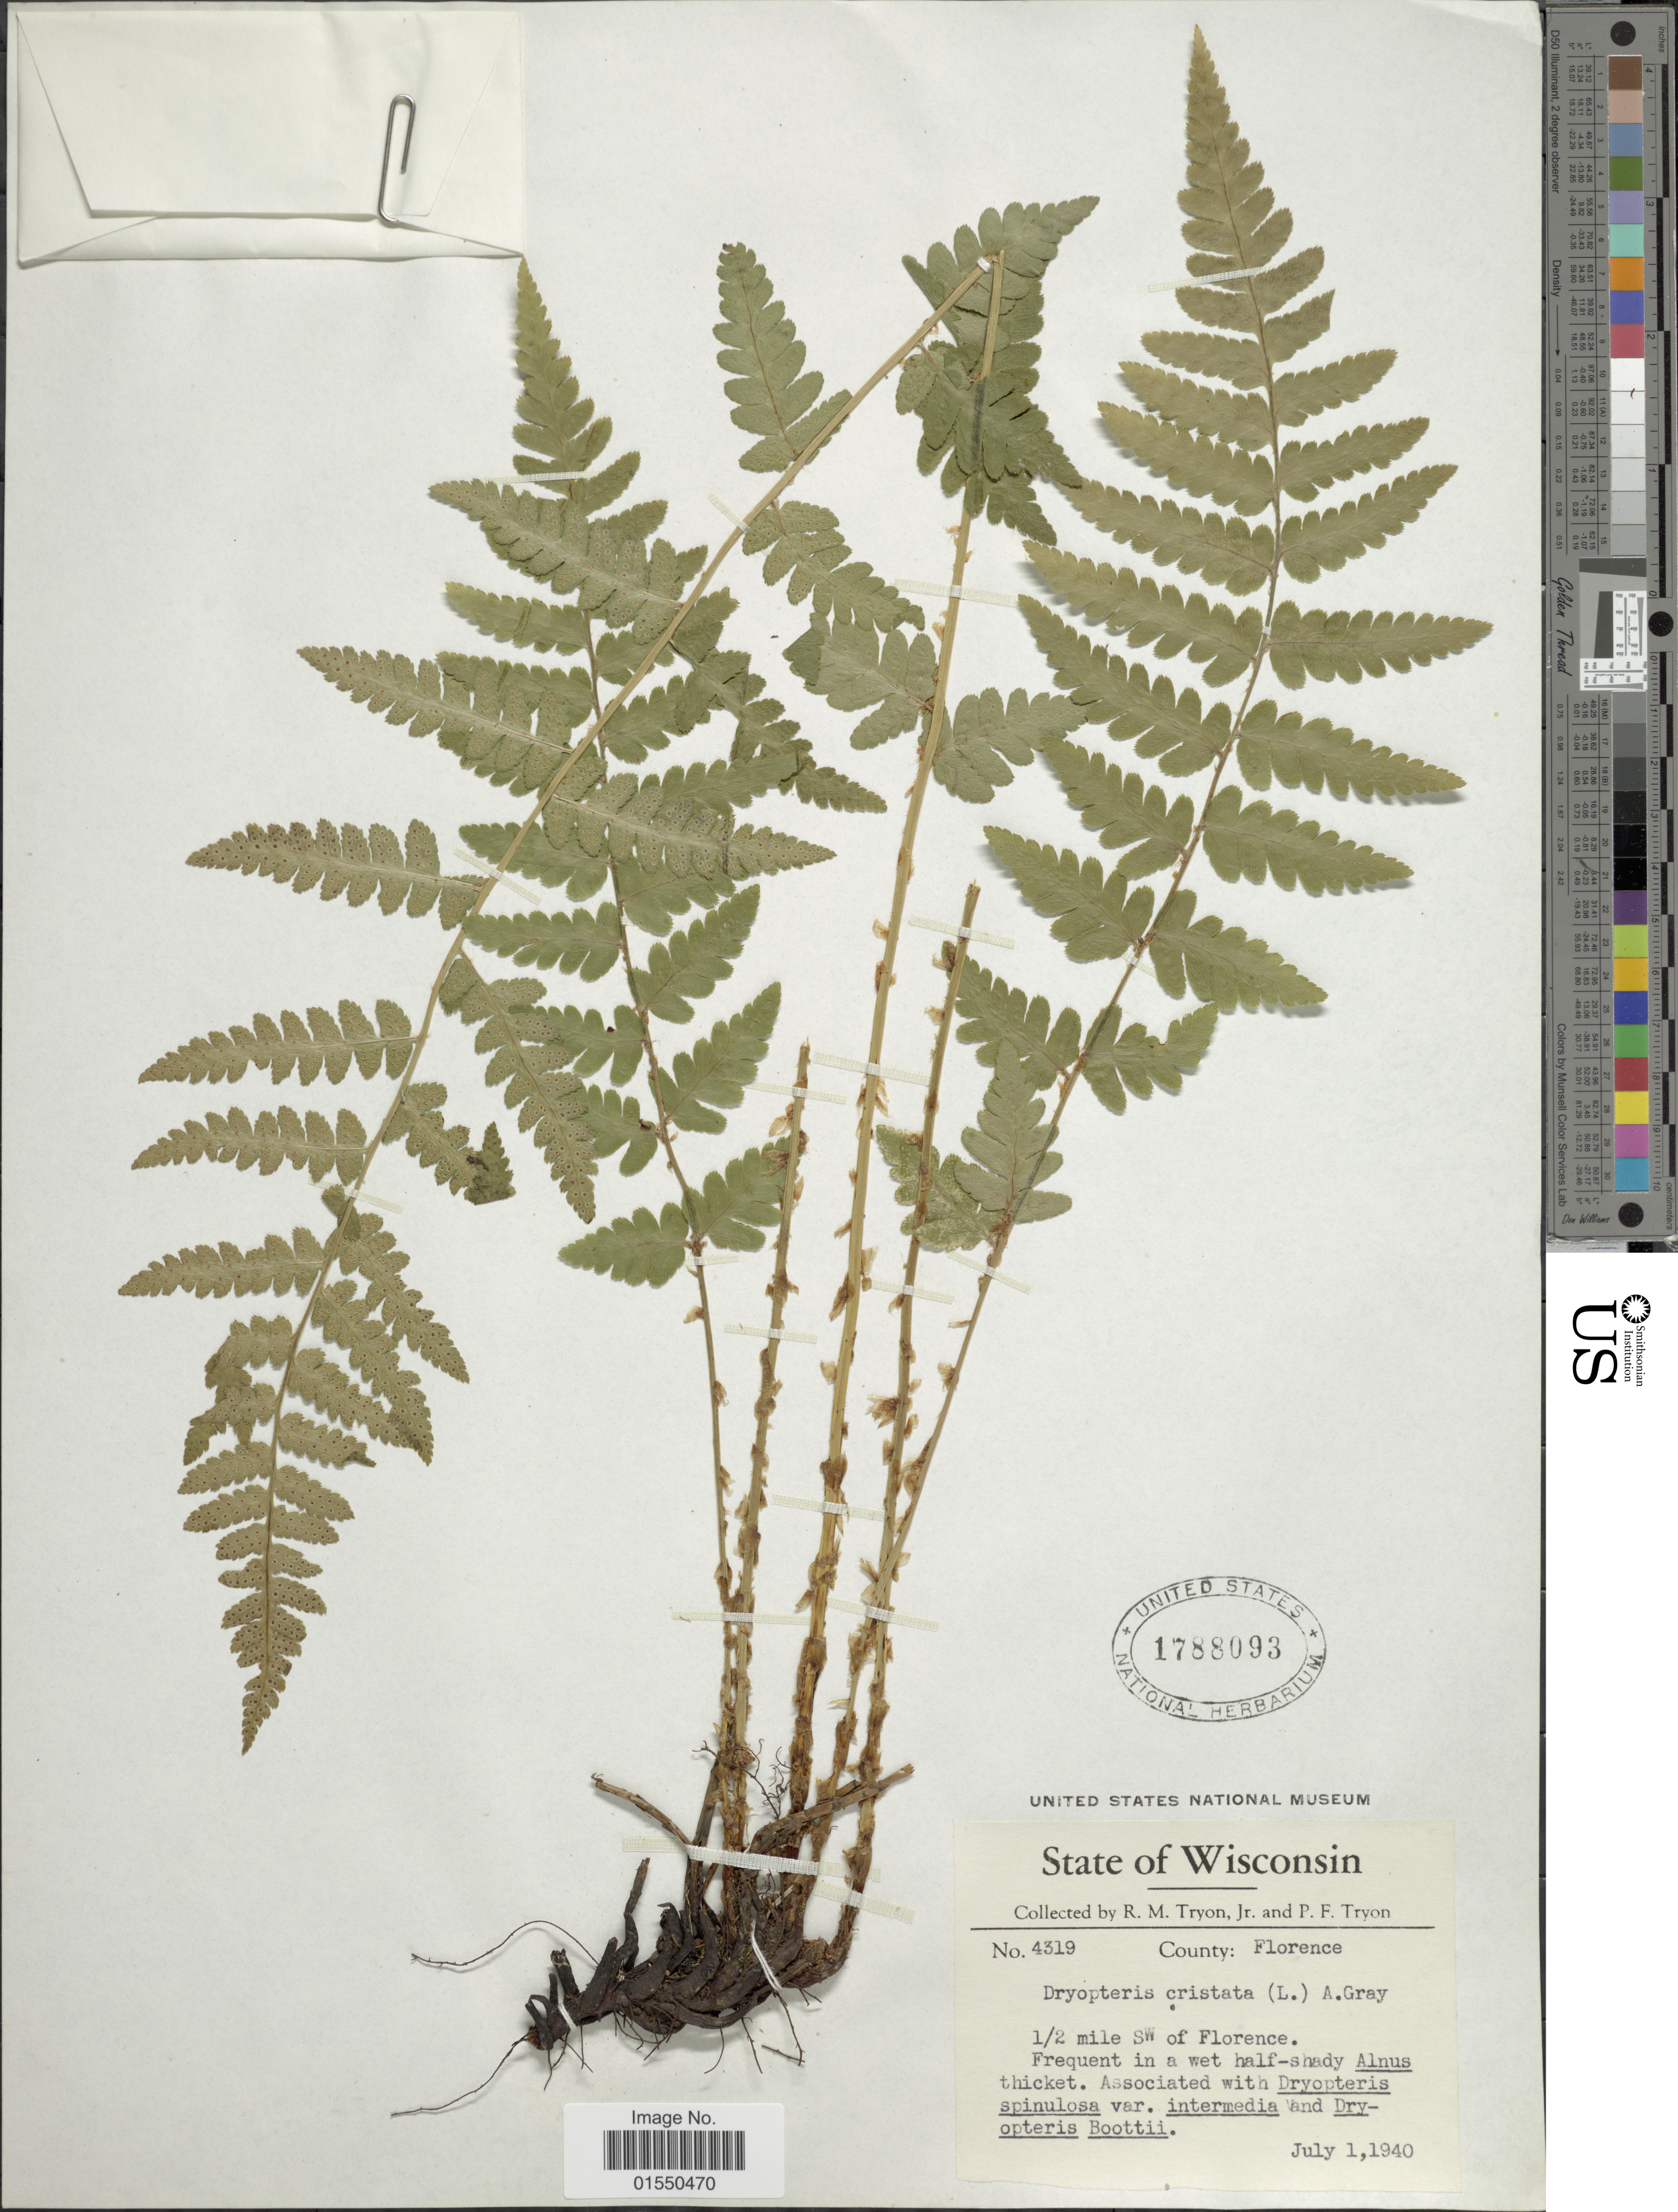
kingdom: Plantae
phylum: Tracheophyta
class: Polypodiopsida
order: Polypodiales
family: Dryopteridaceae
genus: Dryopteris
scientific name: Dryopteris cristata var. spinulosa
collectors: R. M. Tryon & P. Tryon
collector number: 4319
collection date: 1940-07-01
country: United States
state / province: Wisconsin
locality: County Florence, 1/2 miles SW of Florence.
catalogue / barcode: US 1788093